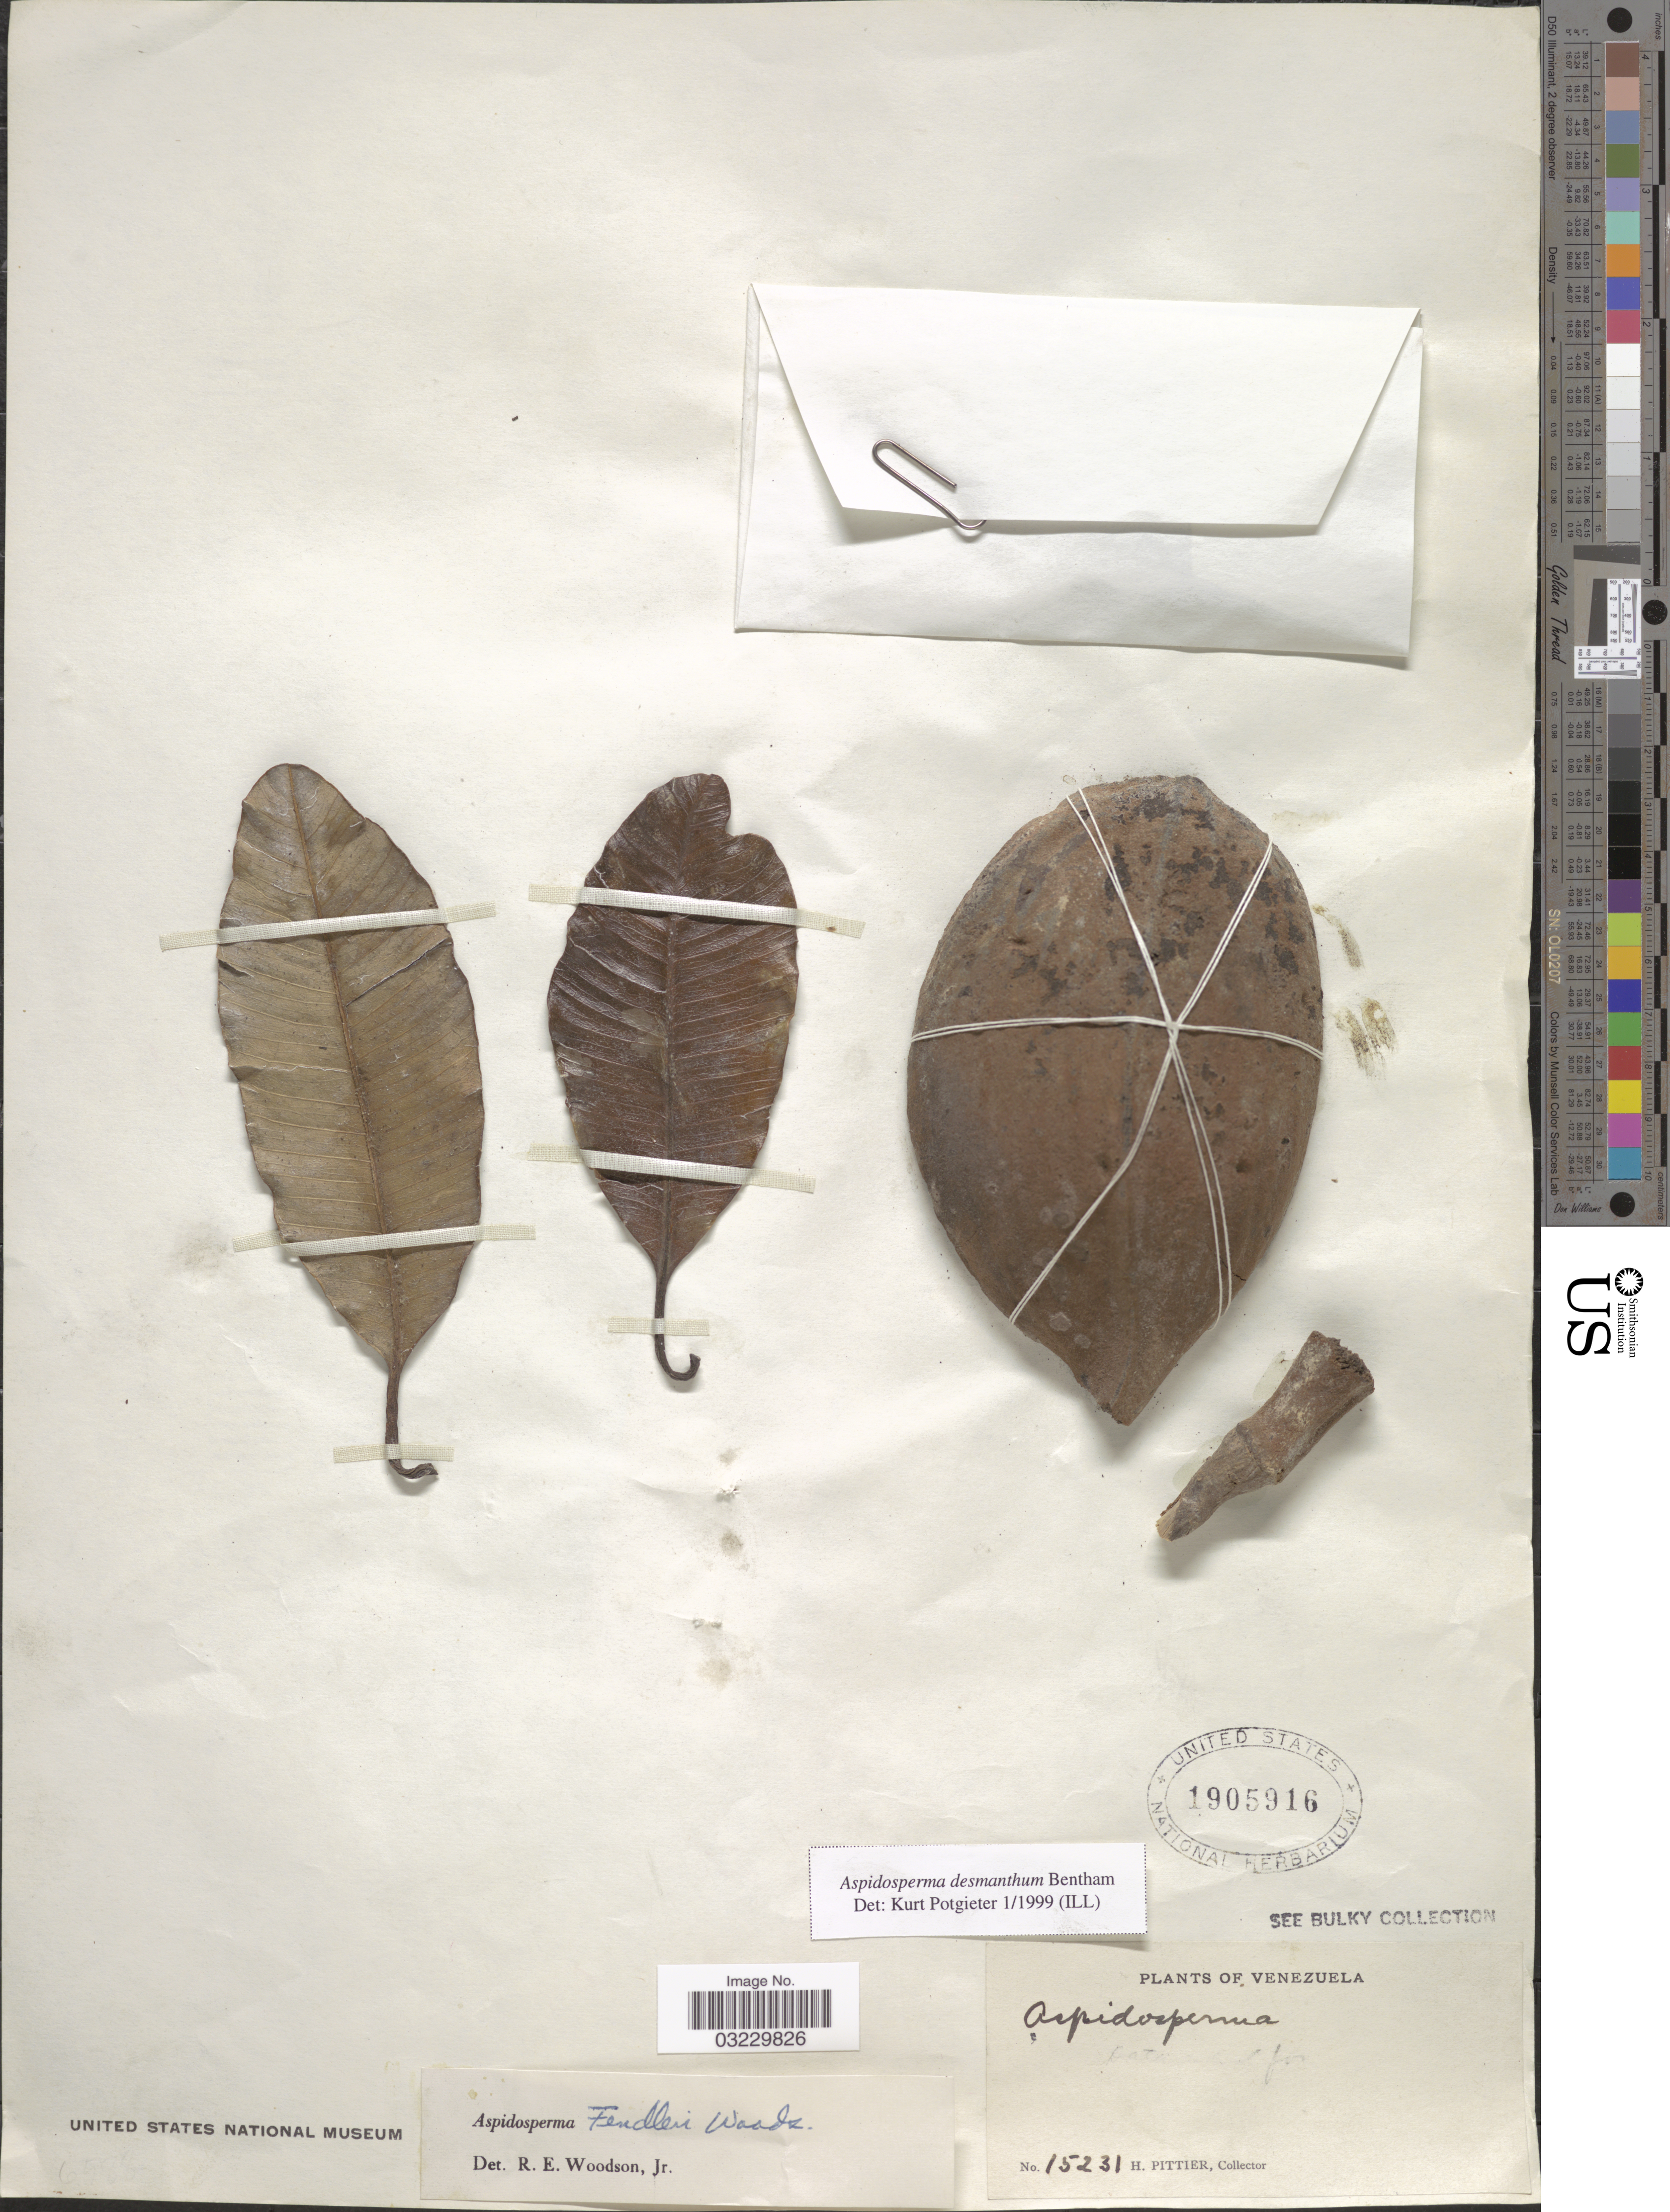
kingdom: Plantae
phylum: Tracheophyta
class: Magnoliopsida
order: Gentianales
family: Apocynaceae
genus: Aspidosperma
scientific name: Aspidosperma desmanthum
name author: Benth. ex Müll. Arg.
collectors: H. F. Pittier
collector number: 15231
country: Venezuela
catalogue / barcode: US 1905916